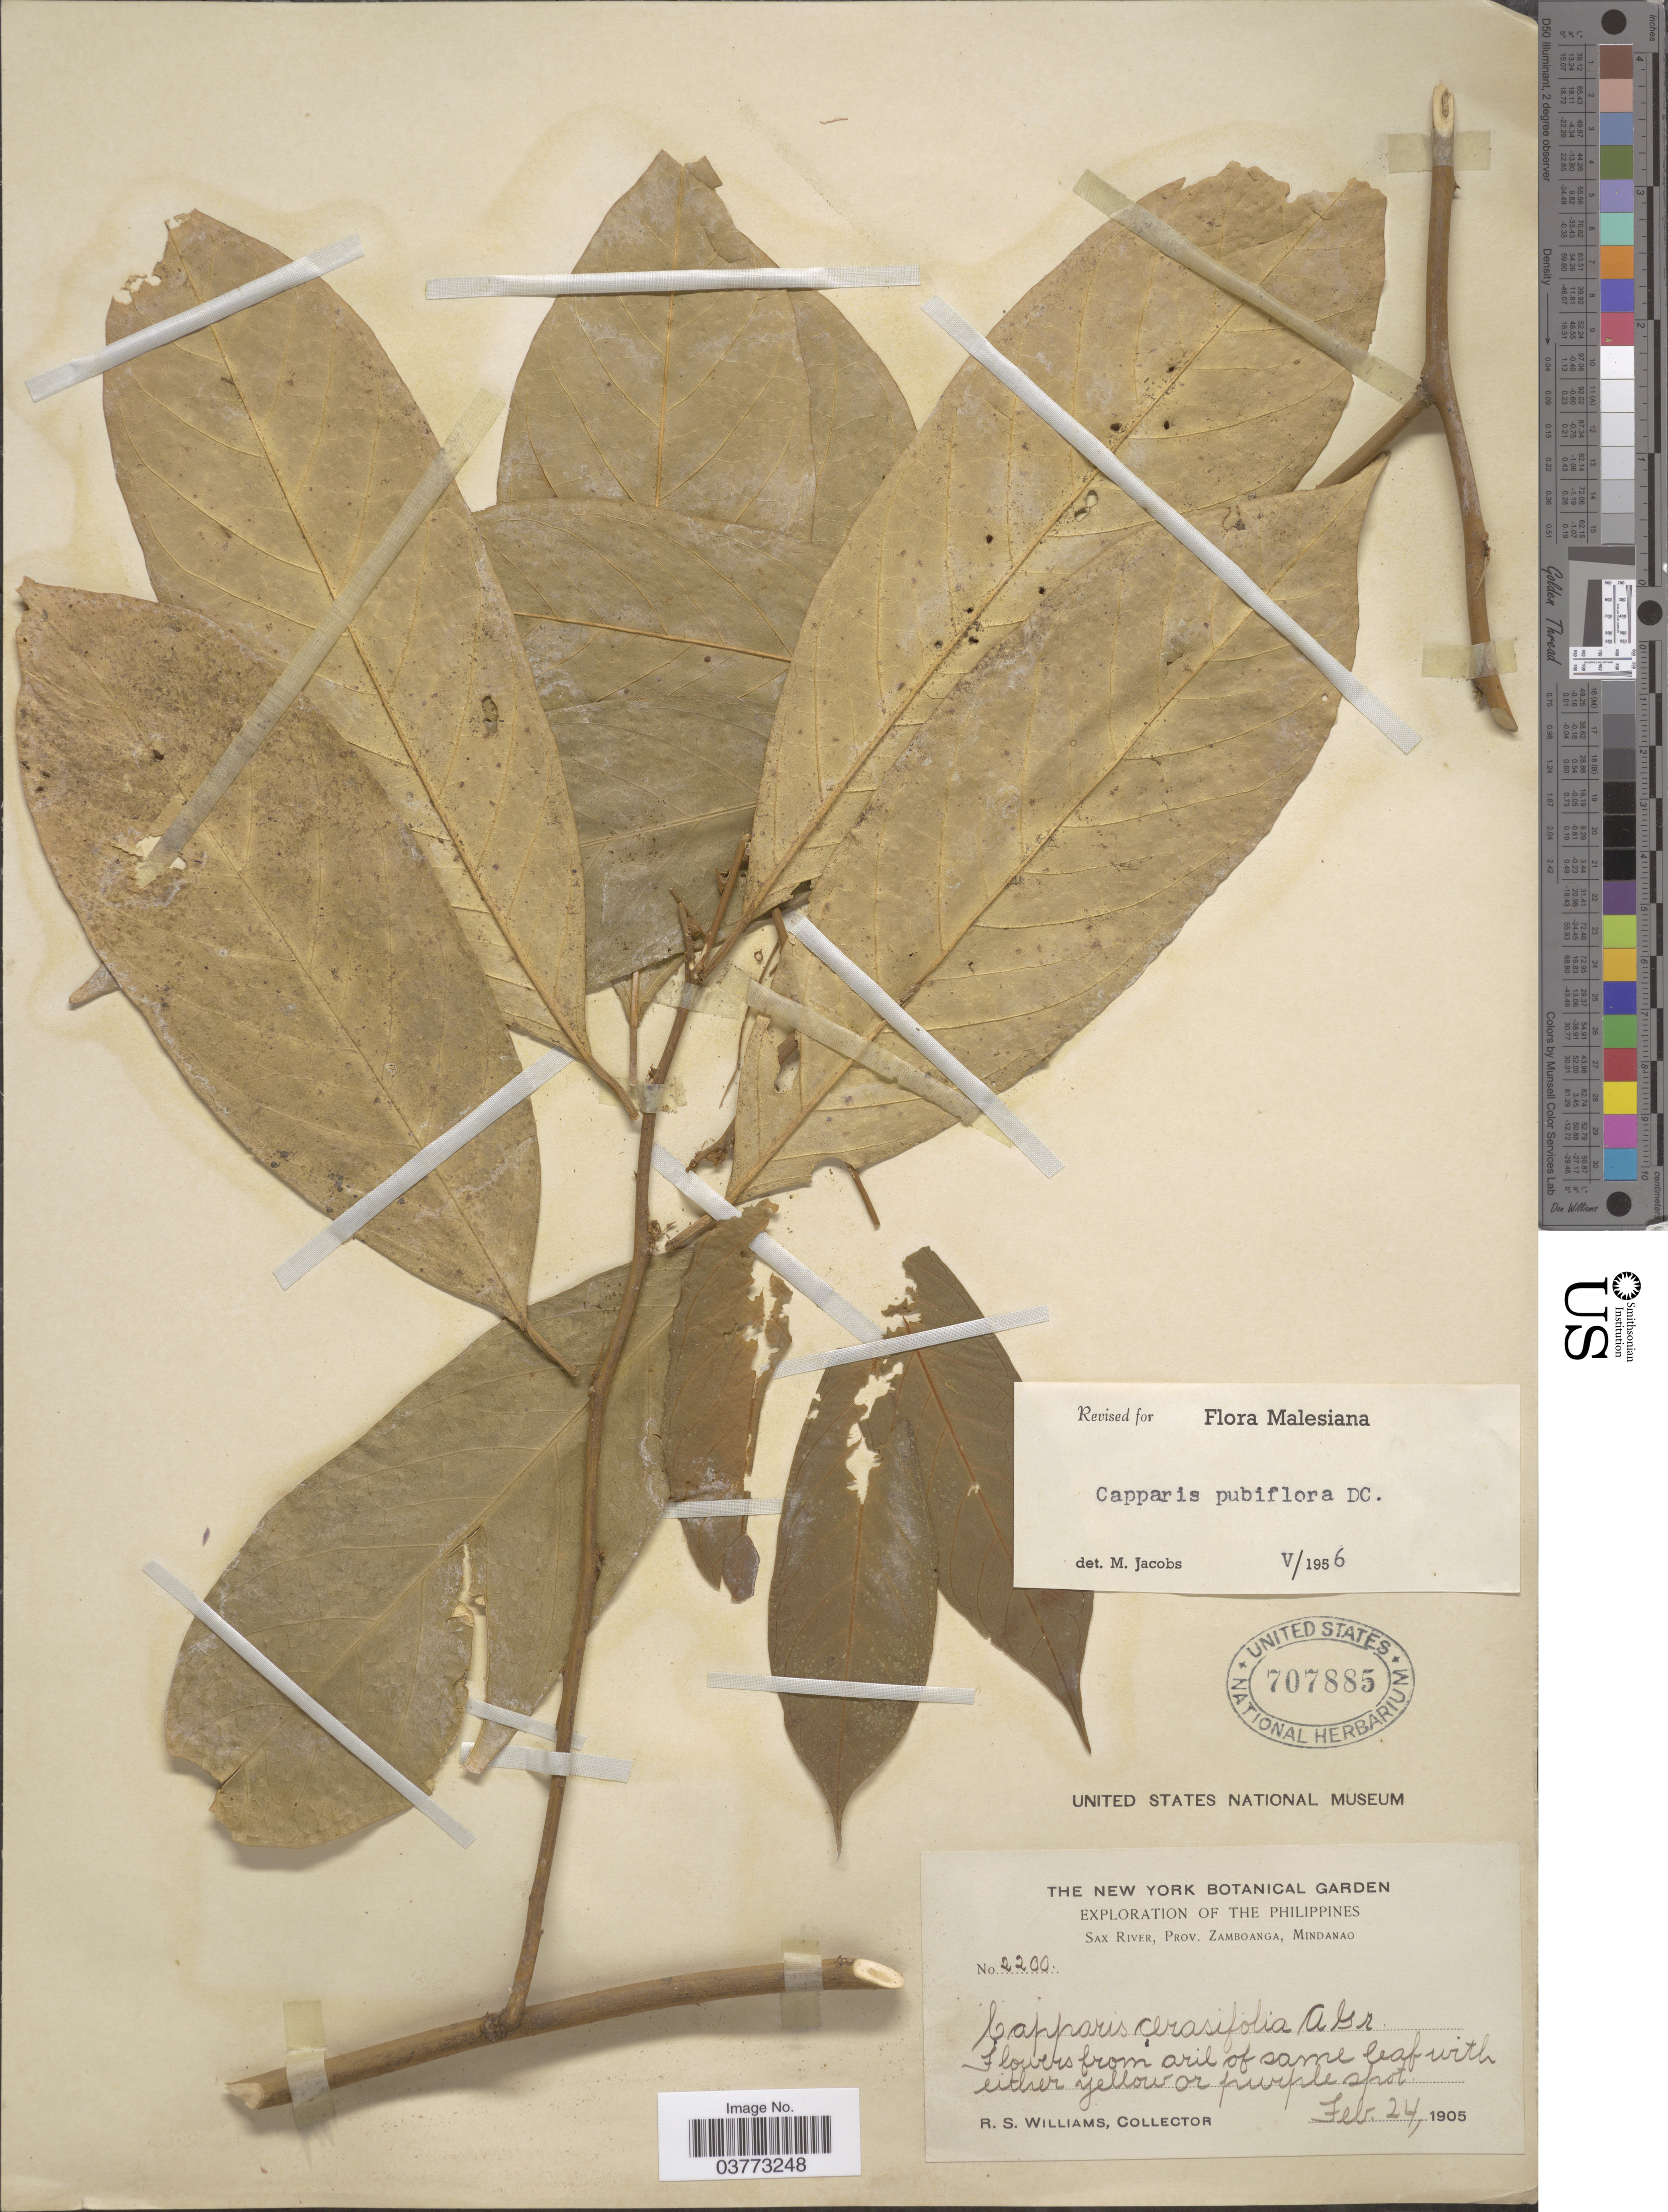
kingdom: Plantae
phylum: Tracheophyta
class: Magnoliopsida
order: Brassicales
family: Capparaceae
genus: Capparis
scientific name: Capparis pubiflora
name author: DC.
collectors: R. S. Williams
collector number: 2200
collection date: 1905-02-24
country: Philippines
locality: The Philippines. Sax River, Zamboanga, Mindanao.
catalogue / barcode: US 707885